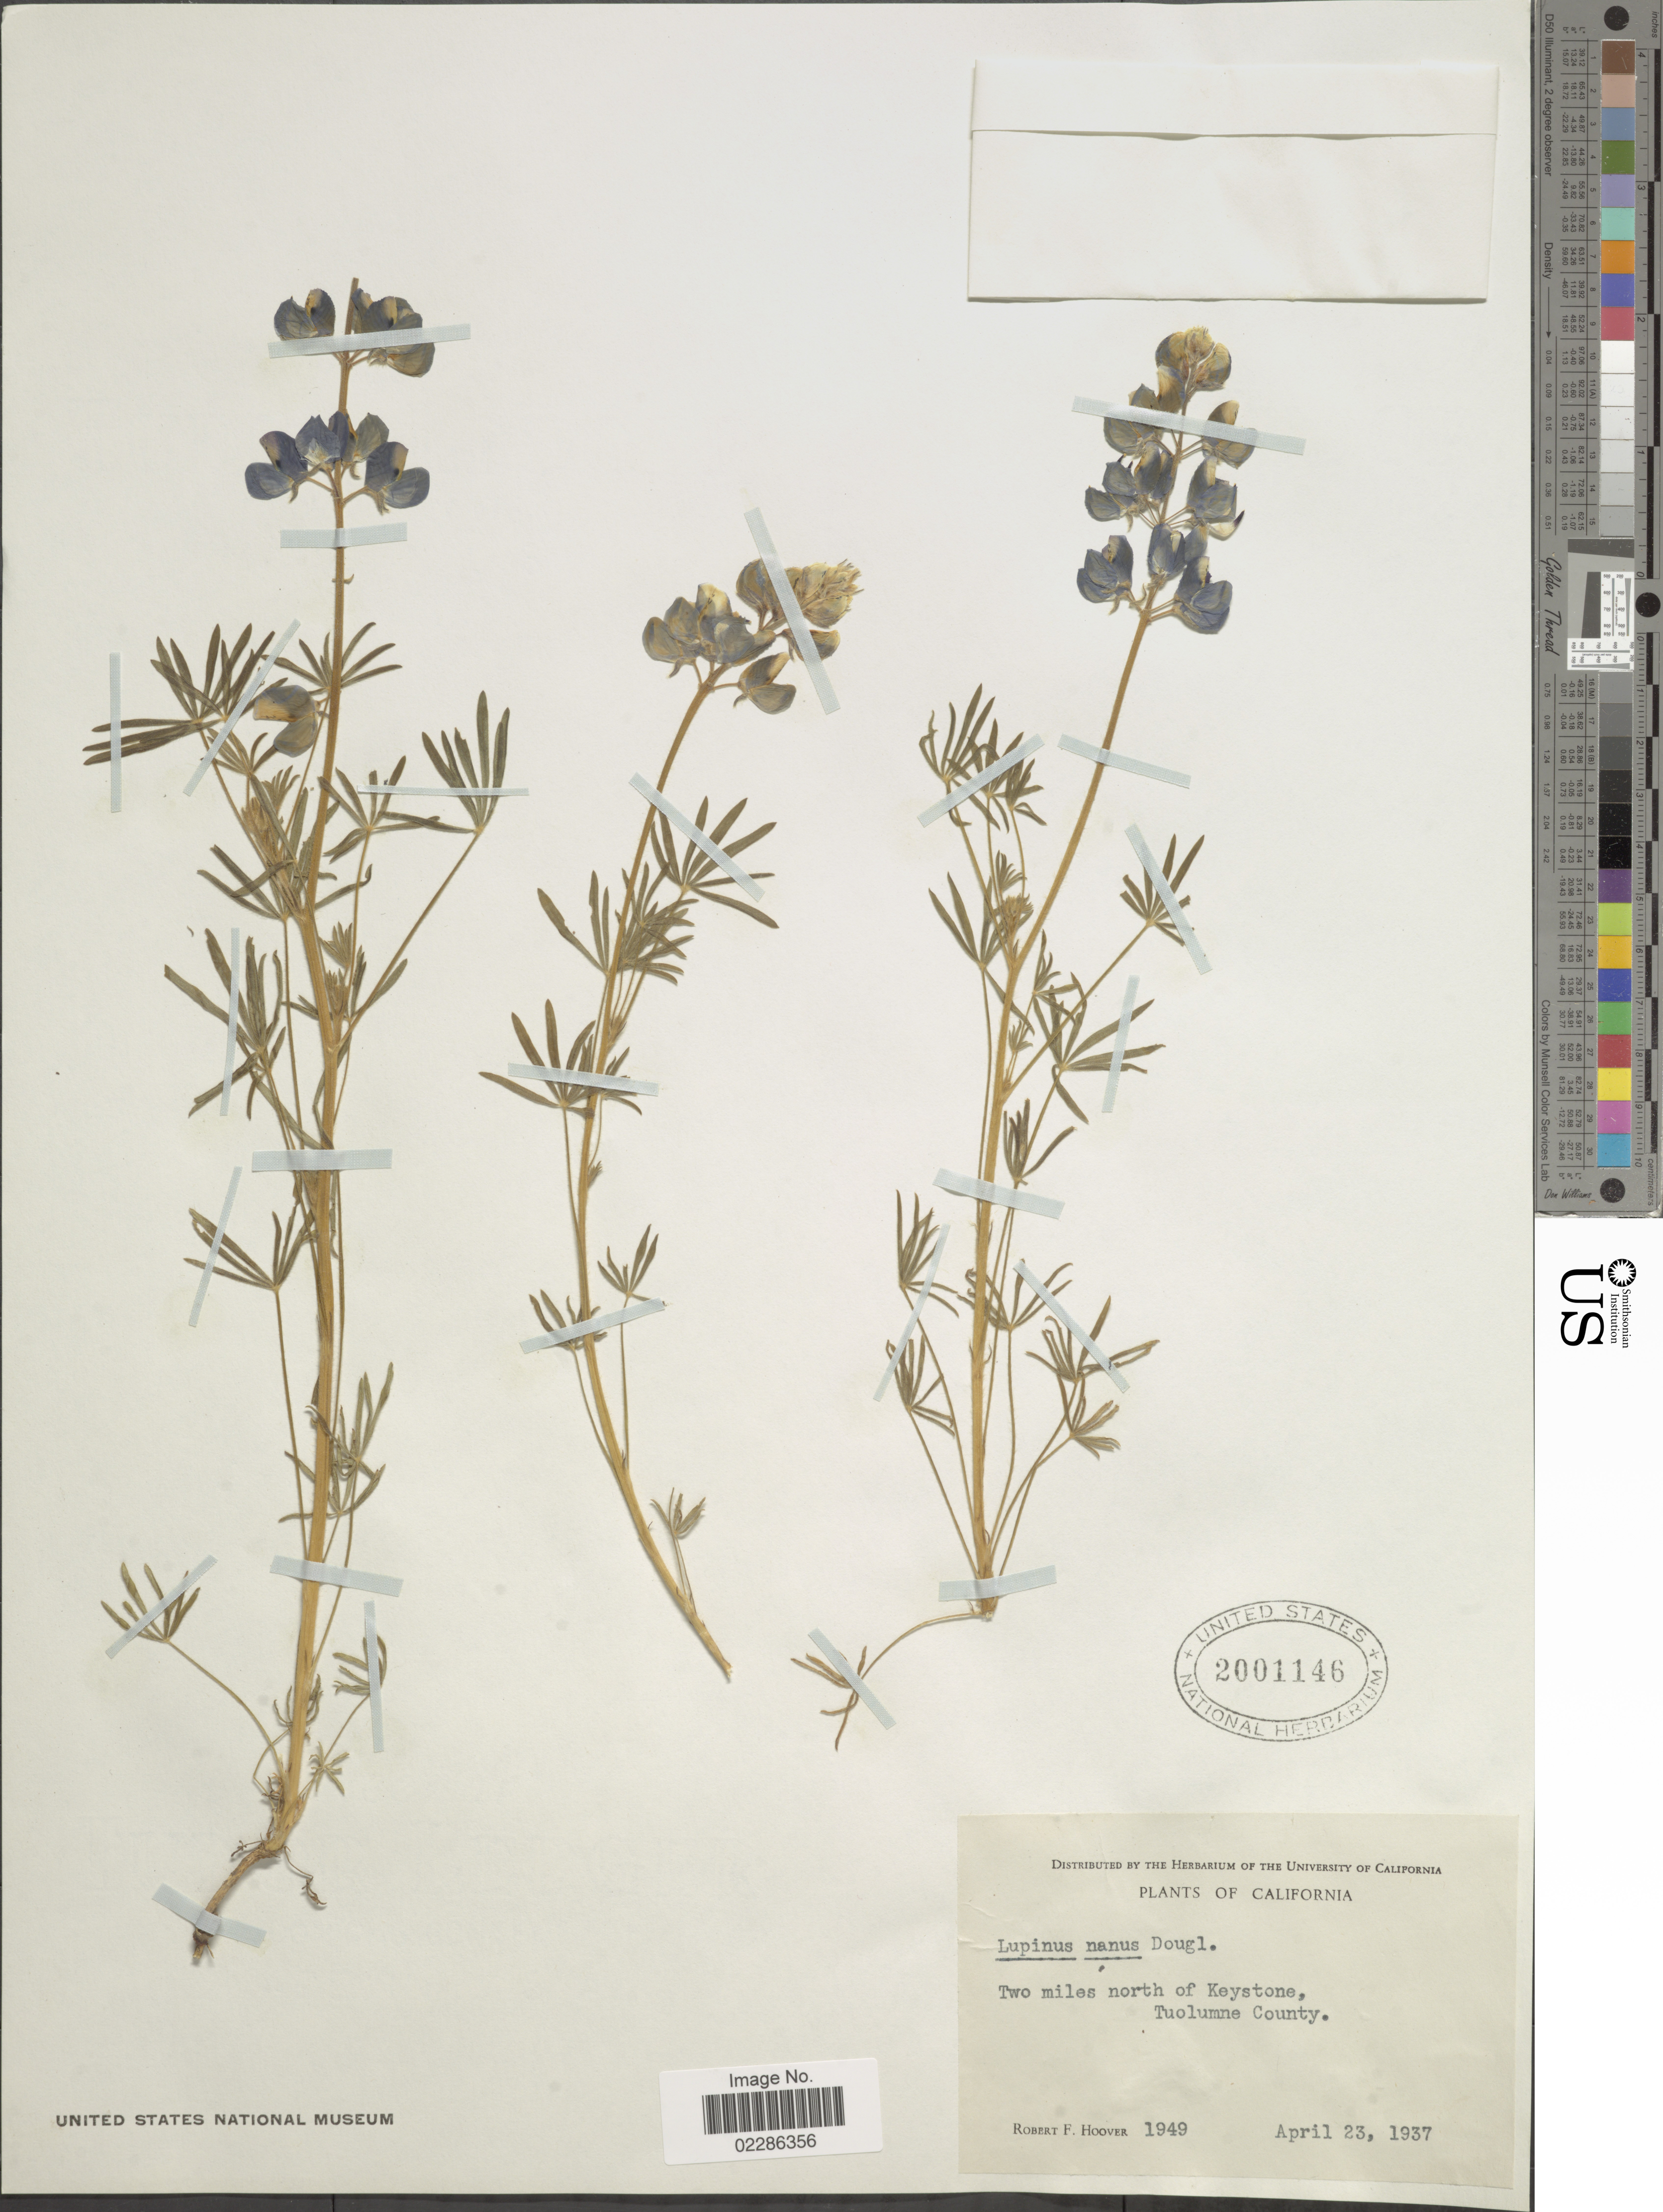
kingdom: Plantae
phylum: Tracheophyta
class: Magnoliopsida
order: Fabales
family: Fabaceae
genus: Lupinus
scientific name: Lupinus nanus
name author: Douglas ex Benth.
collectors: R. F. Hoover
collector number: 1949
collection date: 1937-04-23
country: United States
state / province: California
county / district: Tuolumne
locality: Two miles north of Keystone, Tuolumne County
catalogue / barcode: US 2001146